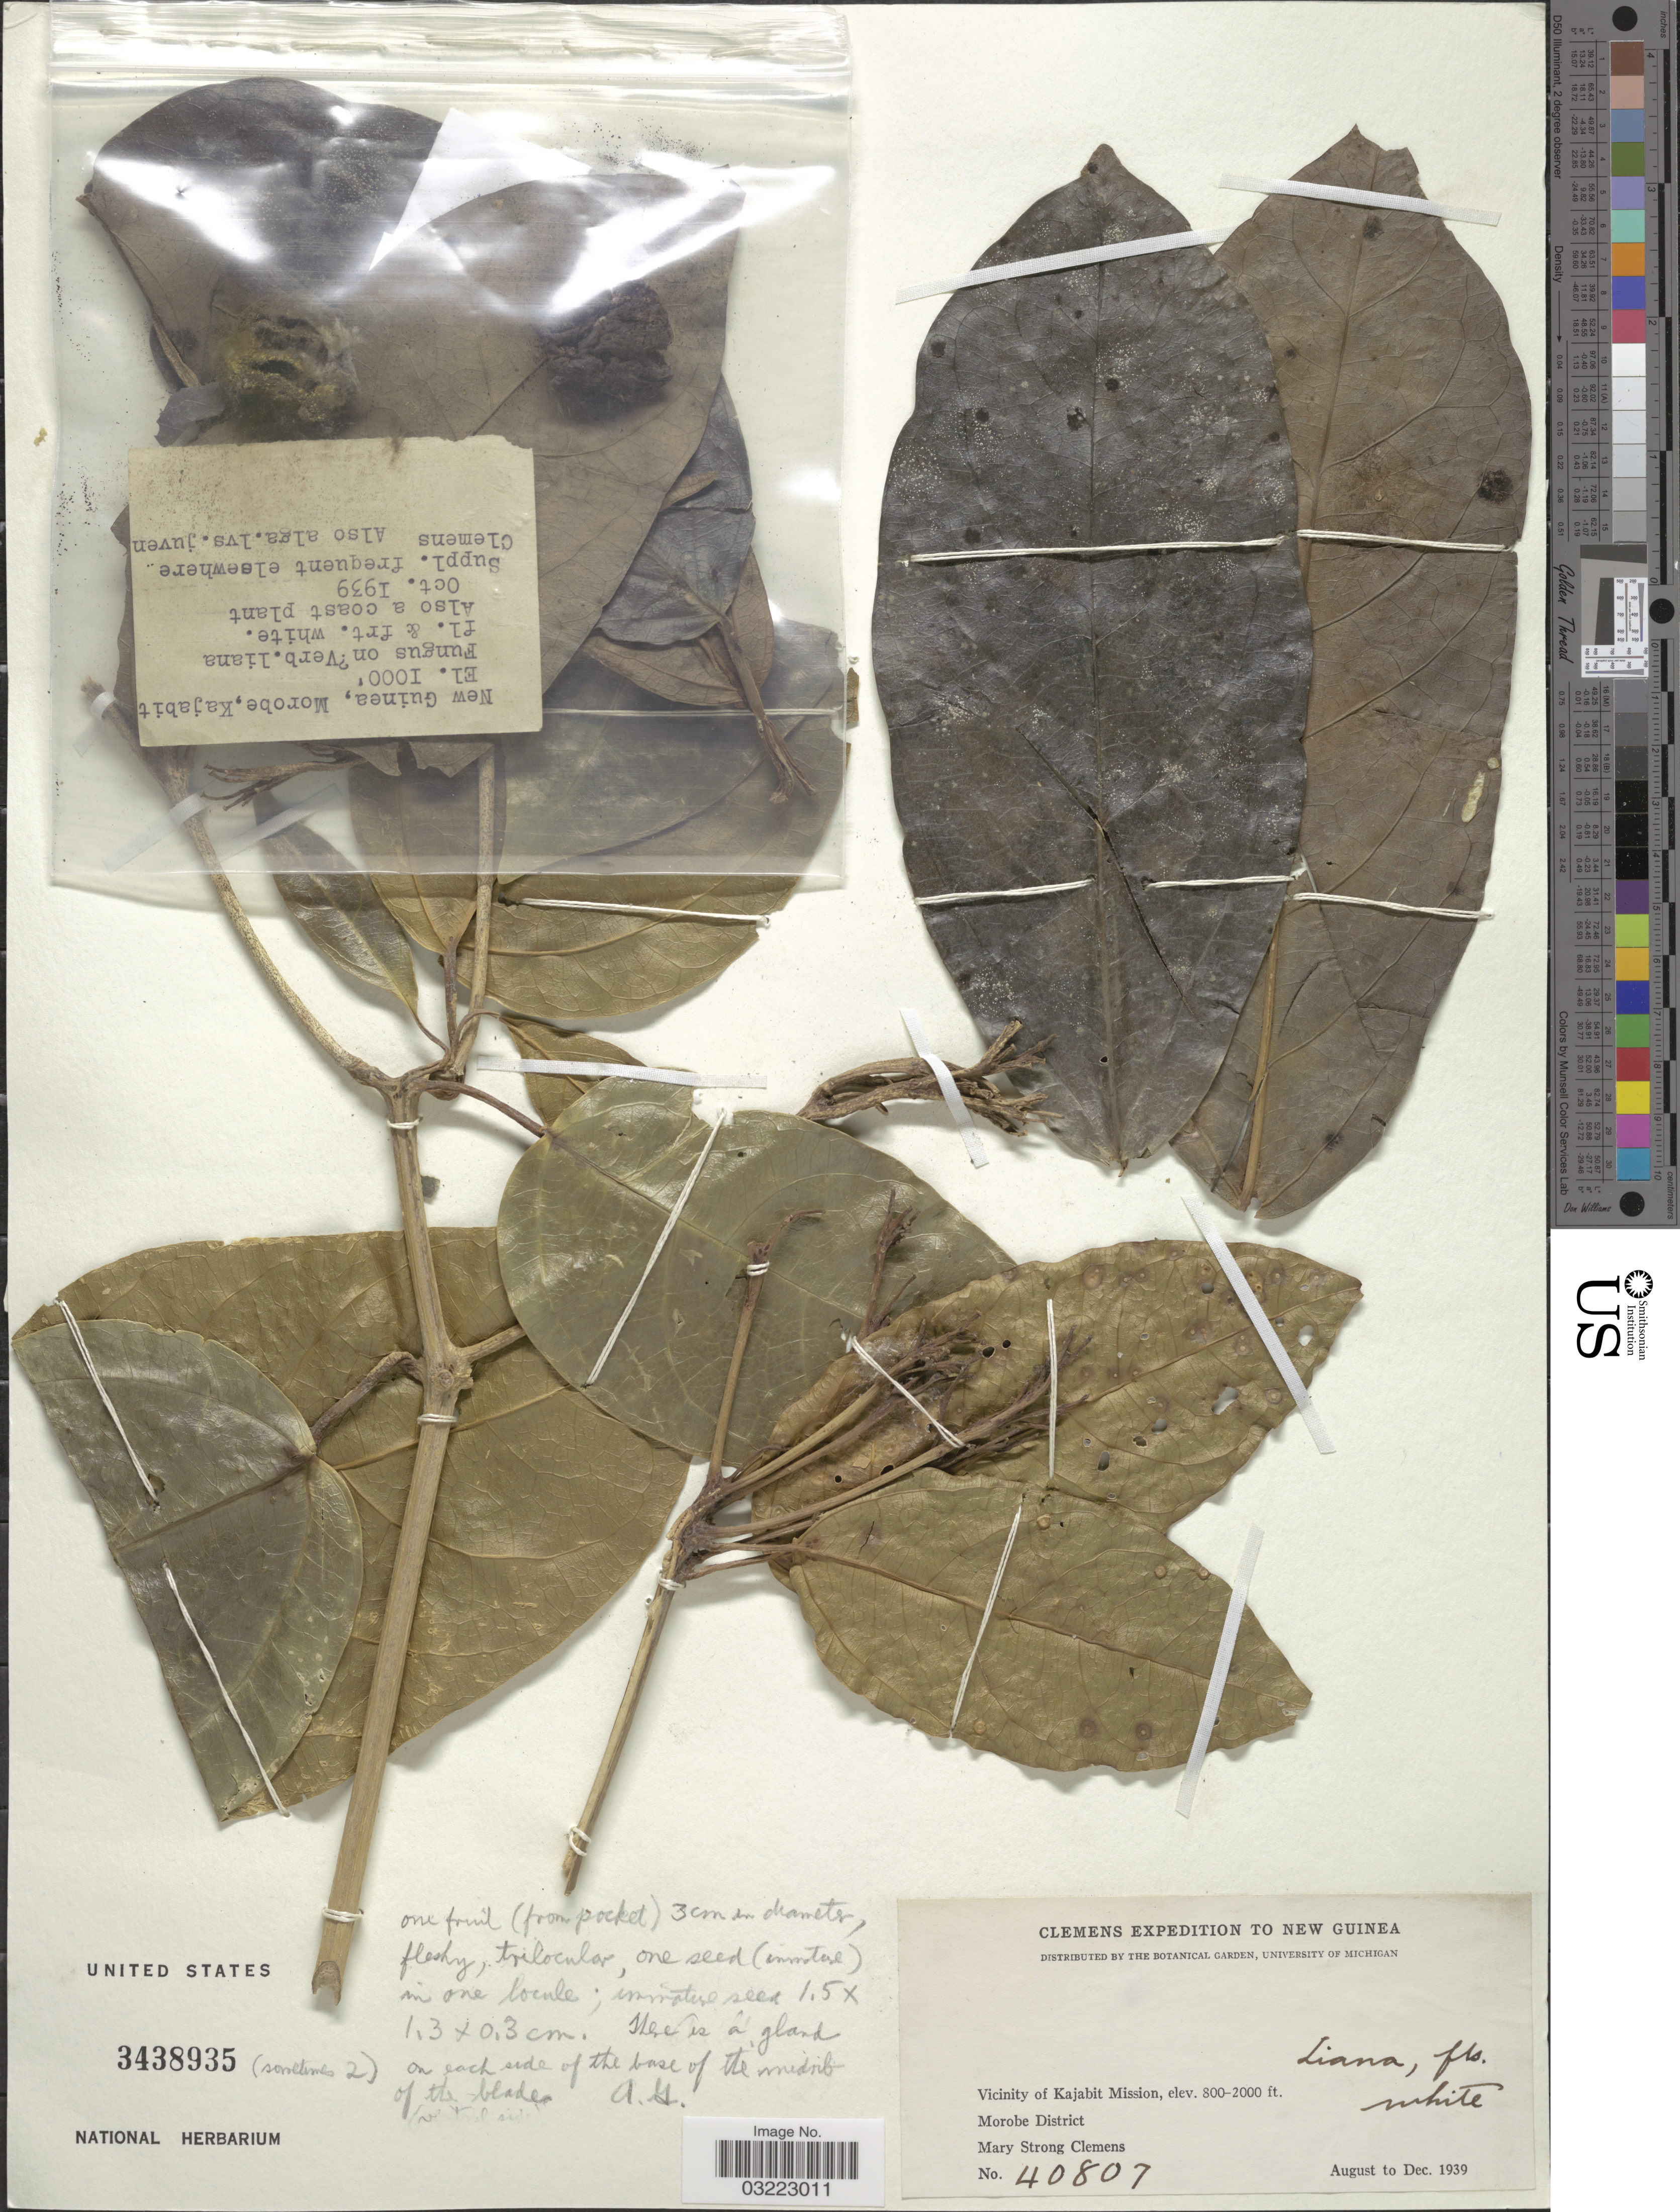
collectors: M. S. Clemens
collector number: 40807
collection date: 1939-08/1939-12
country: Papua New Guinea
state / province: Morobe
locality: New Guinea. Vicinity of Kajabit Mission. Morobe District.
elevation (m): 244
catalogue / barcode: US 3438935